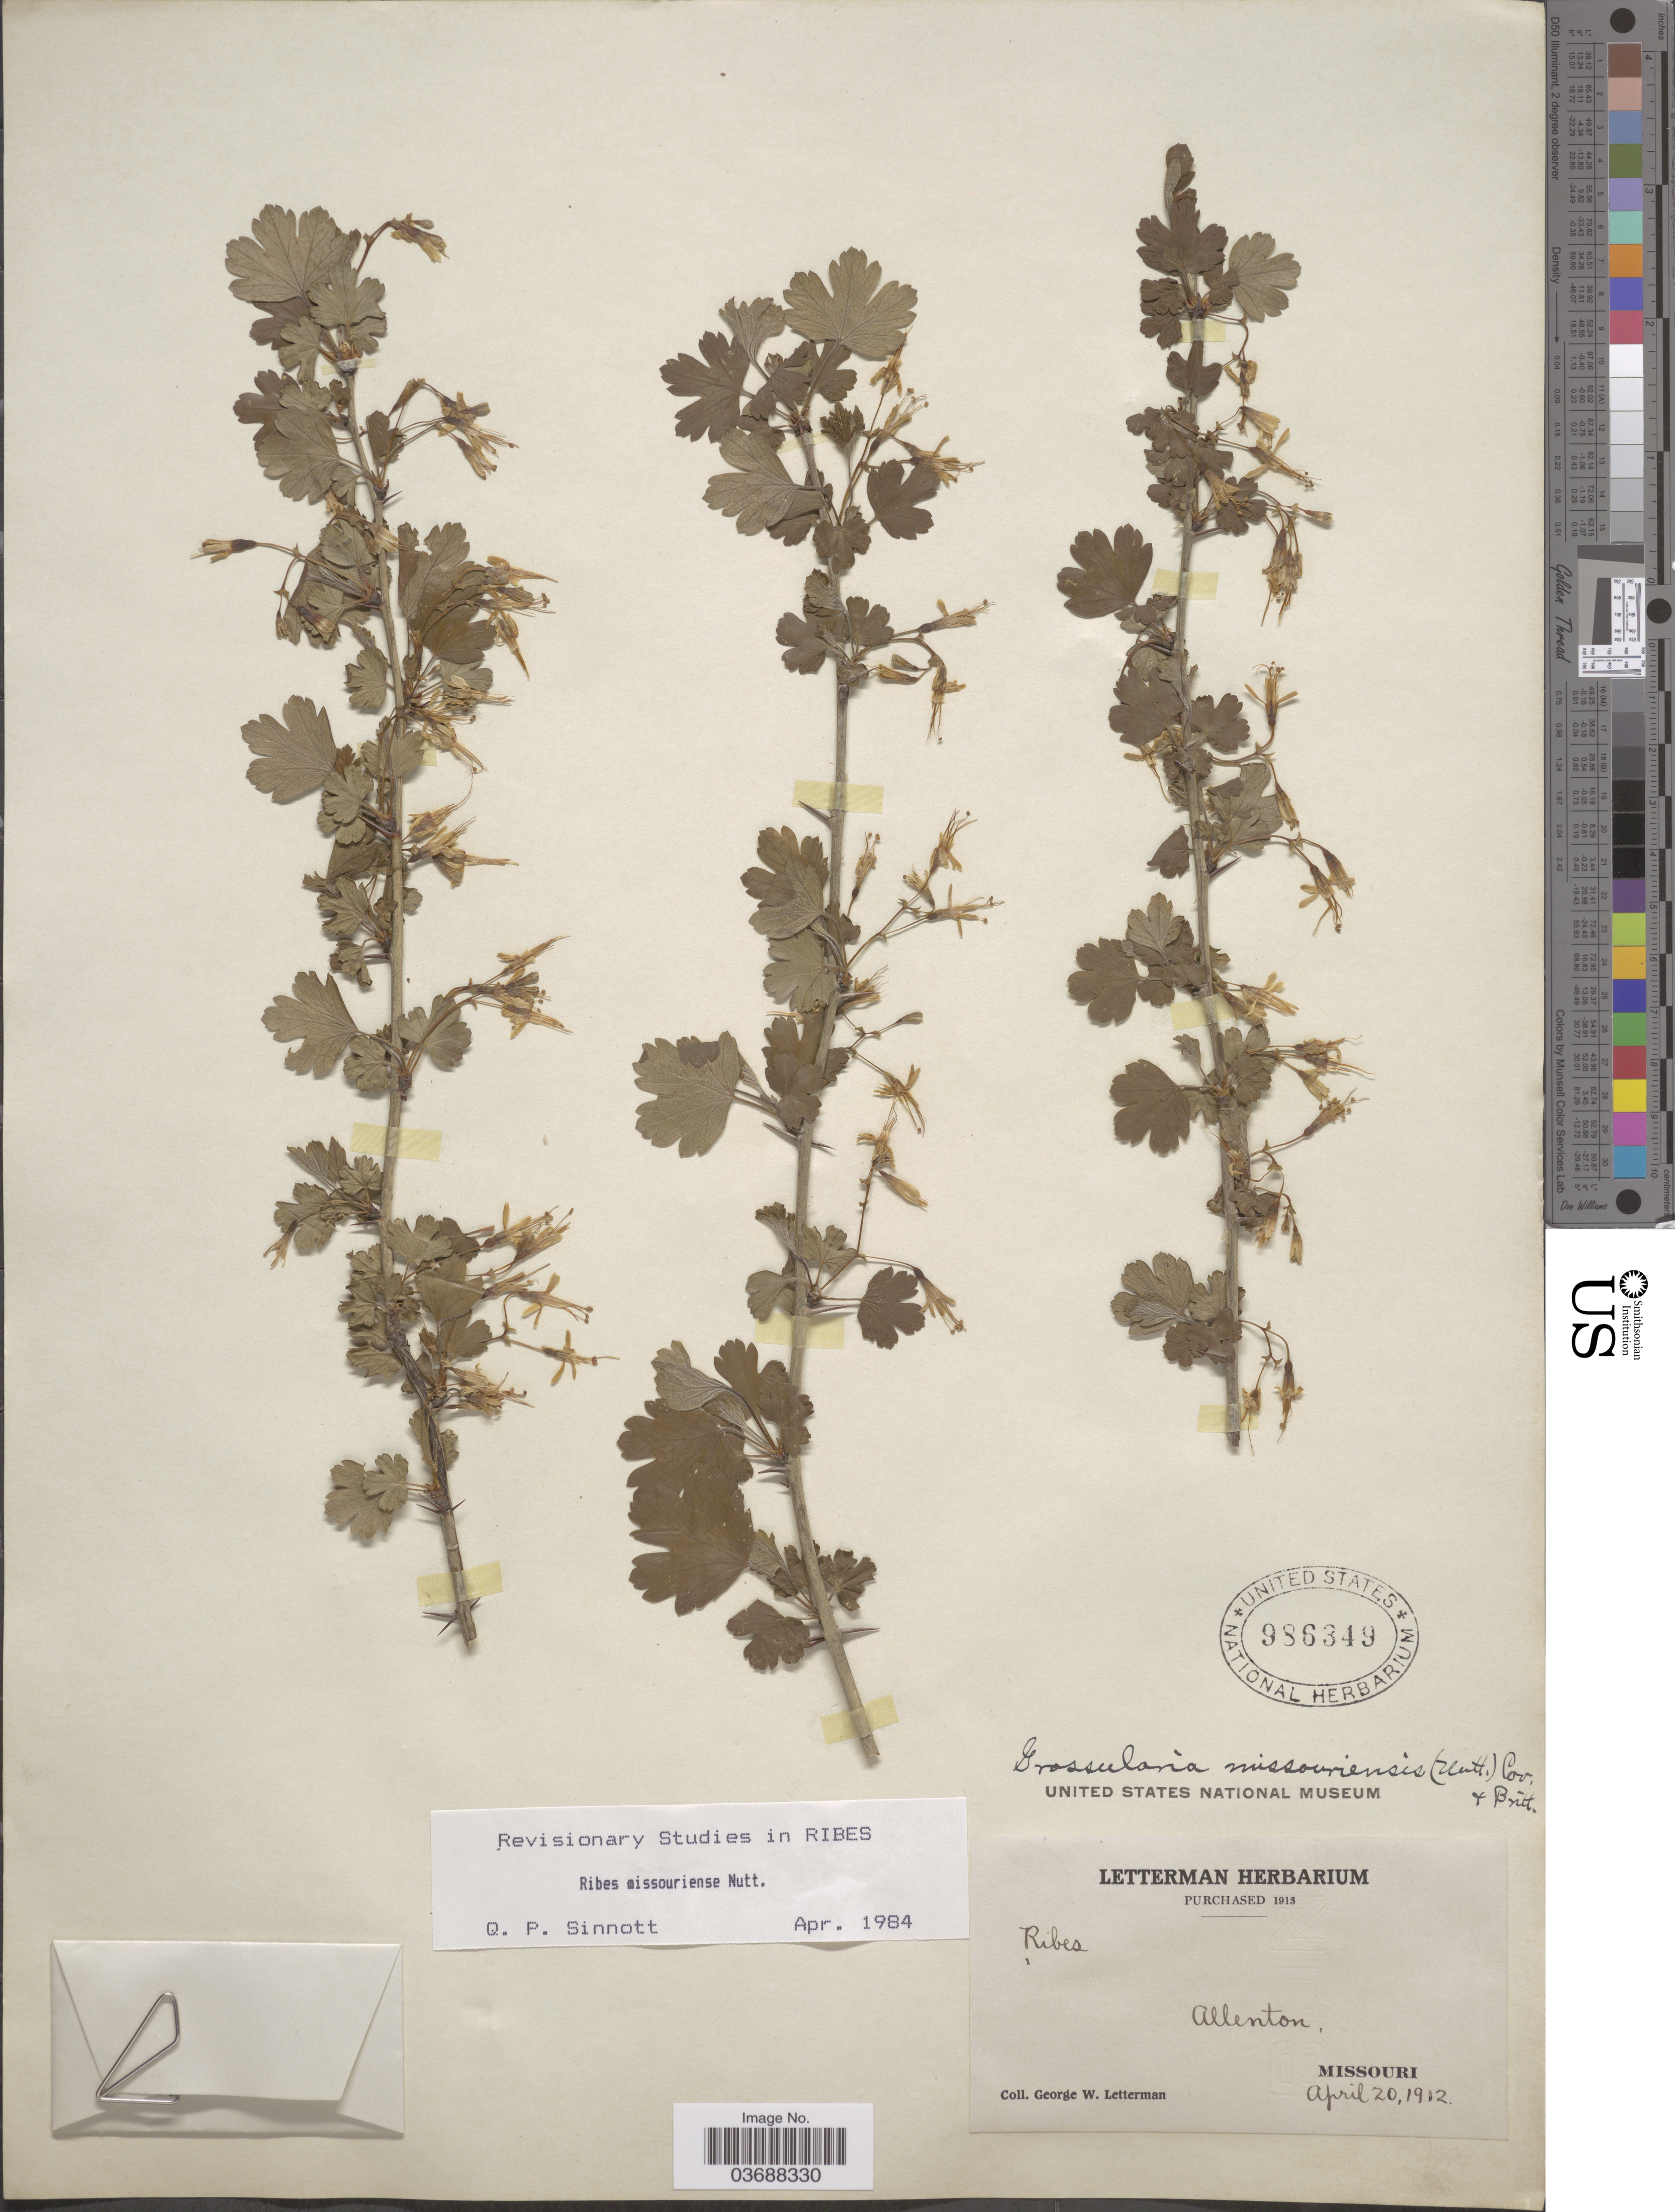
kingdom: Plantae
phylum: Tracheophyta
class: Magnoliopsida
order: Saxifragales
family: Grossulariaceae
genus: Ribes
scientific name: Ribes missouriense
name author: Nutt.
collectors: G. W. Letterman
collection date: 1912-04-20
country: United States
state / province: Missouri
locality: Allenton.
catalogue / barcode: US 986349